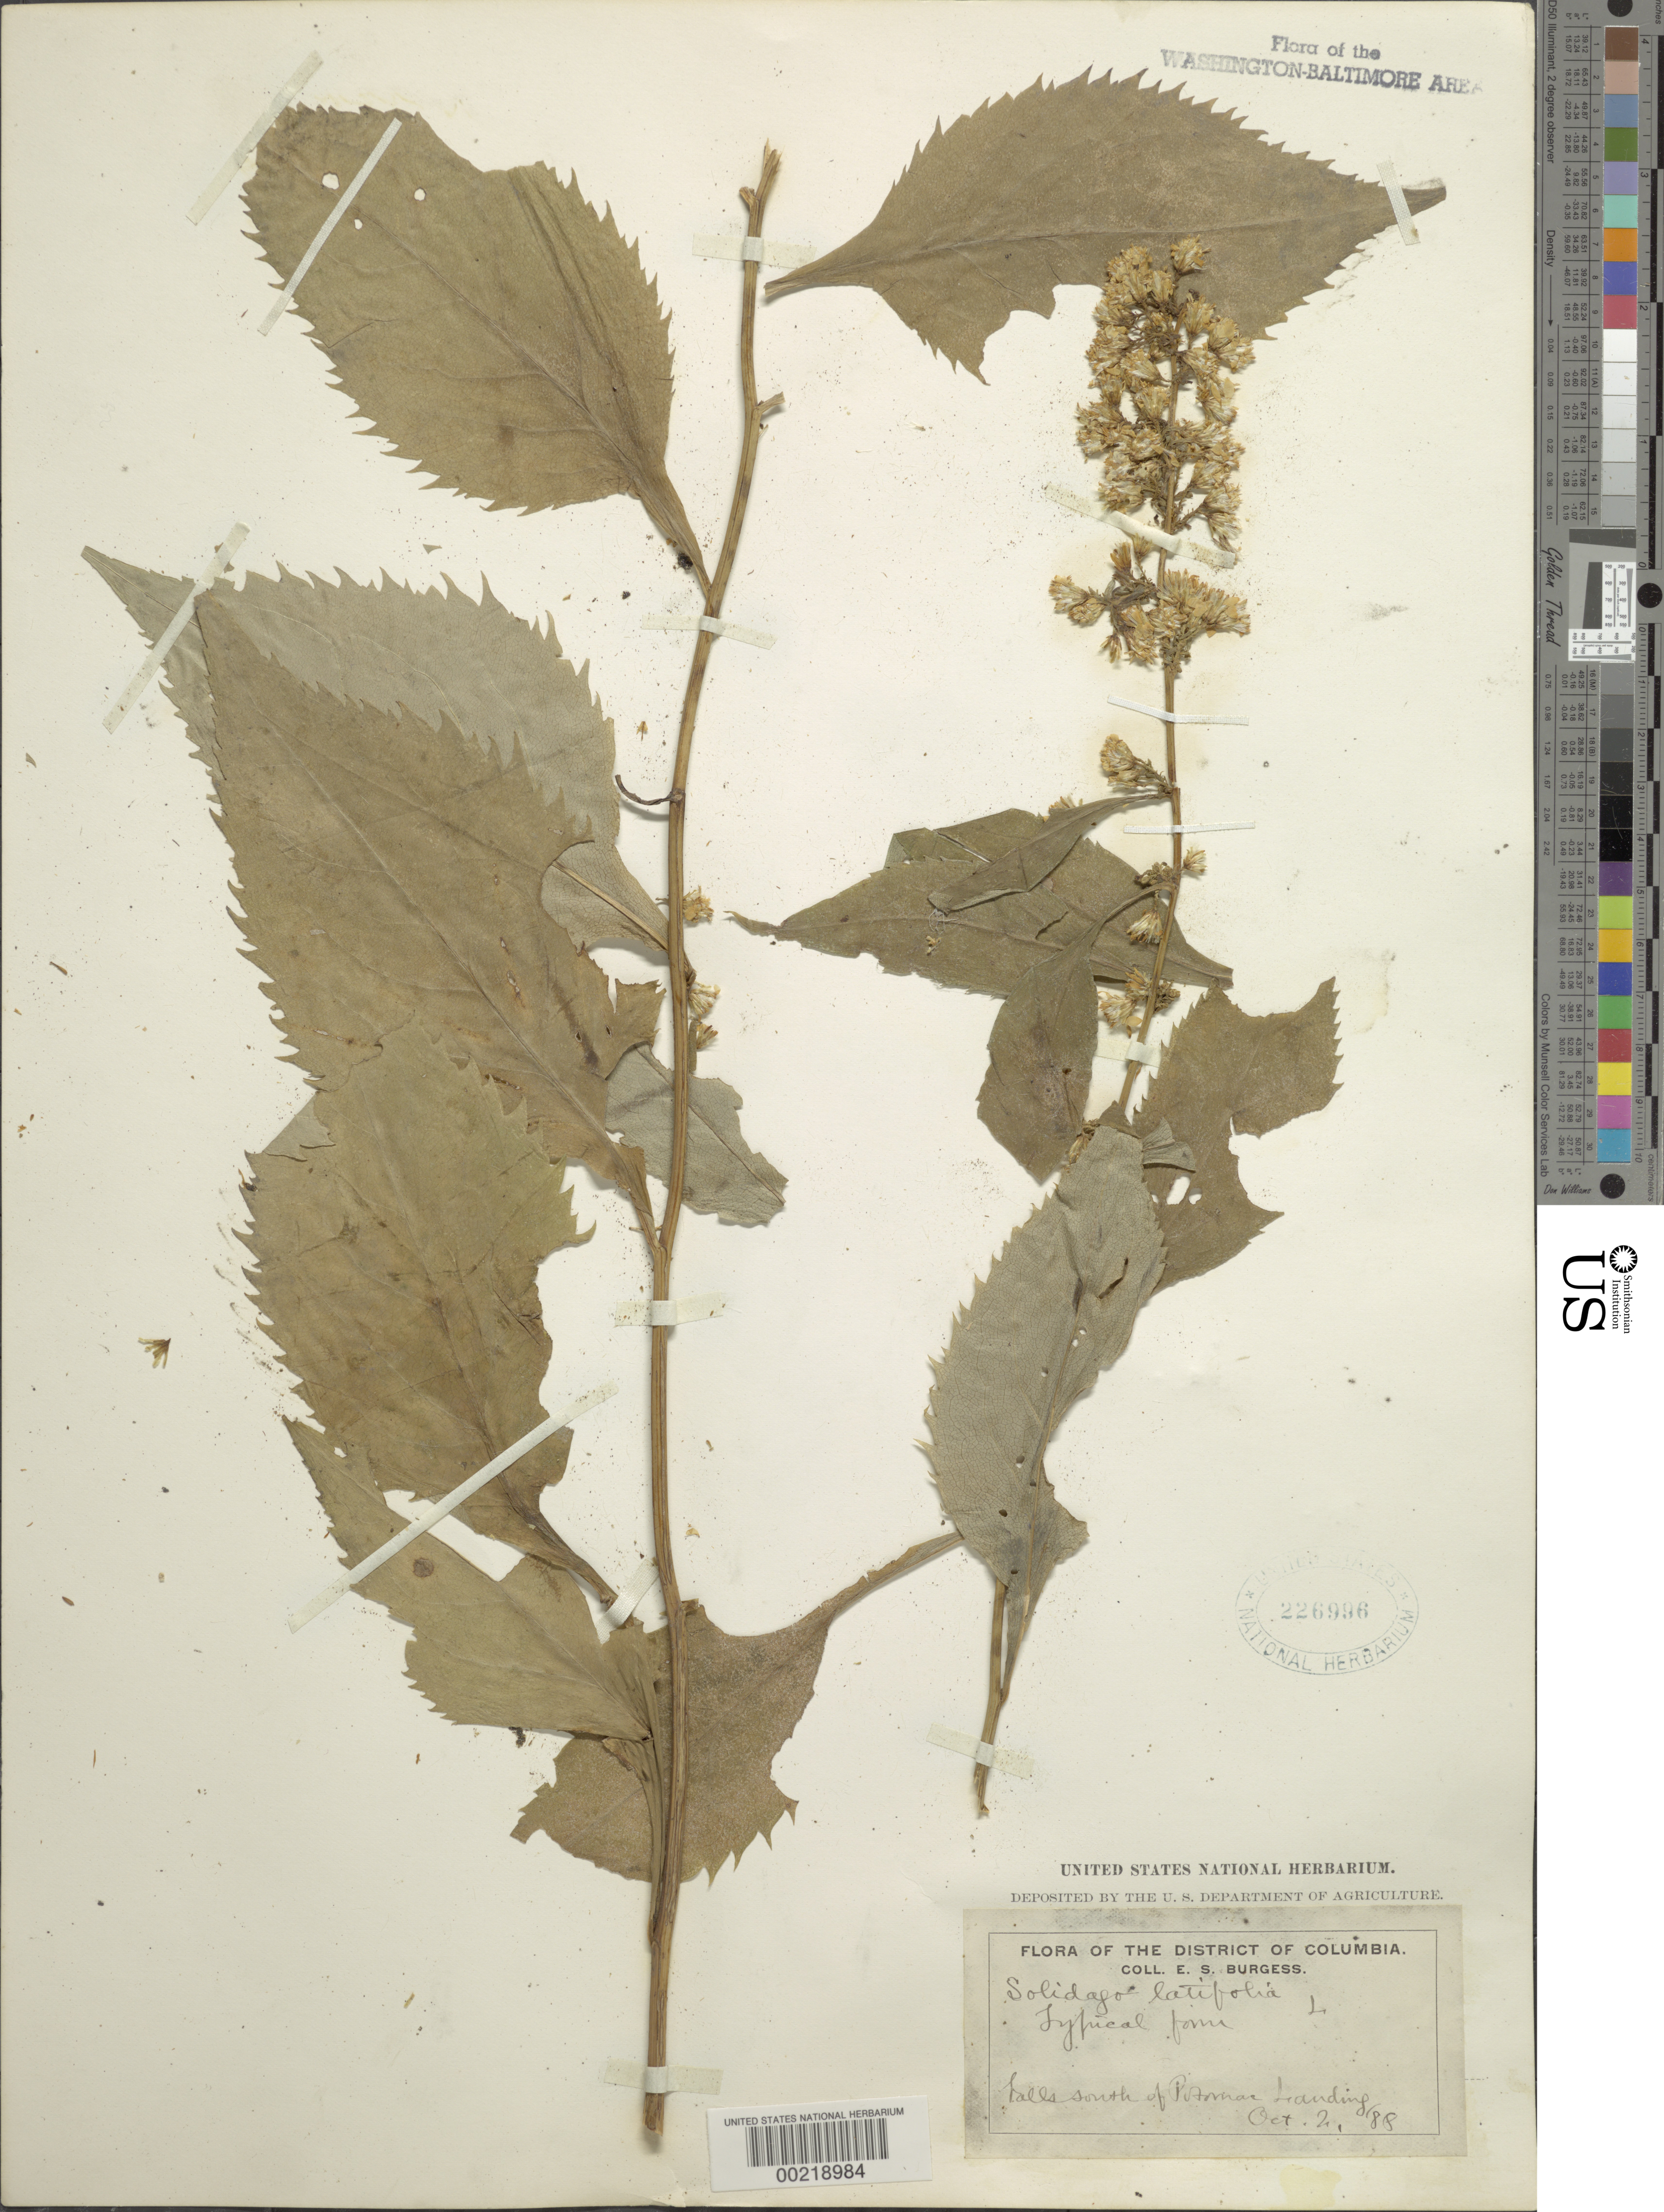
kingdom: Plantae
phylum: Tracheophyta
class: Magnoliopsida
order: Asterales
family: Asteraceae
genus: Solidago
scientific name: Solidago flexicaulis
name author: L.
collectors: E. Burgess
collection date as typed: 02 Oct 1888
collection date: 1888-10-02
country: United States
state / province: Maryland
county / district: Montgomery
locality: Falls south of Potomac Landing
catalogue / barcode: US 226996